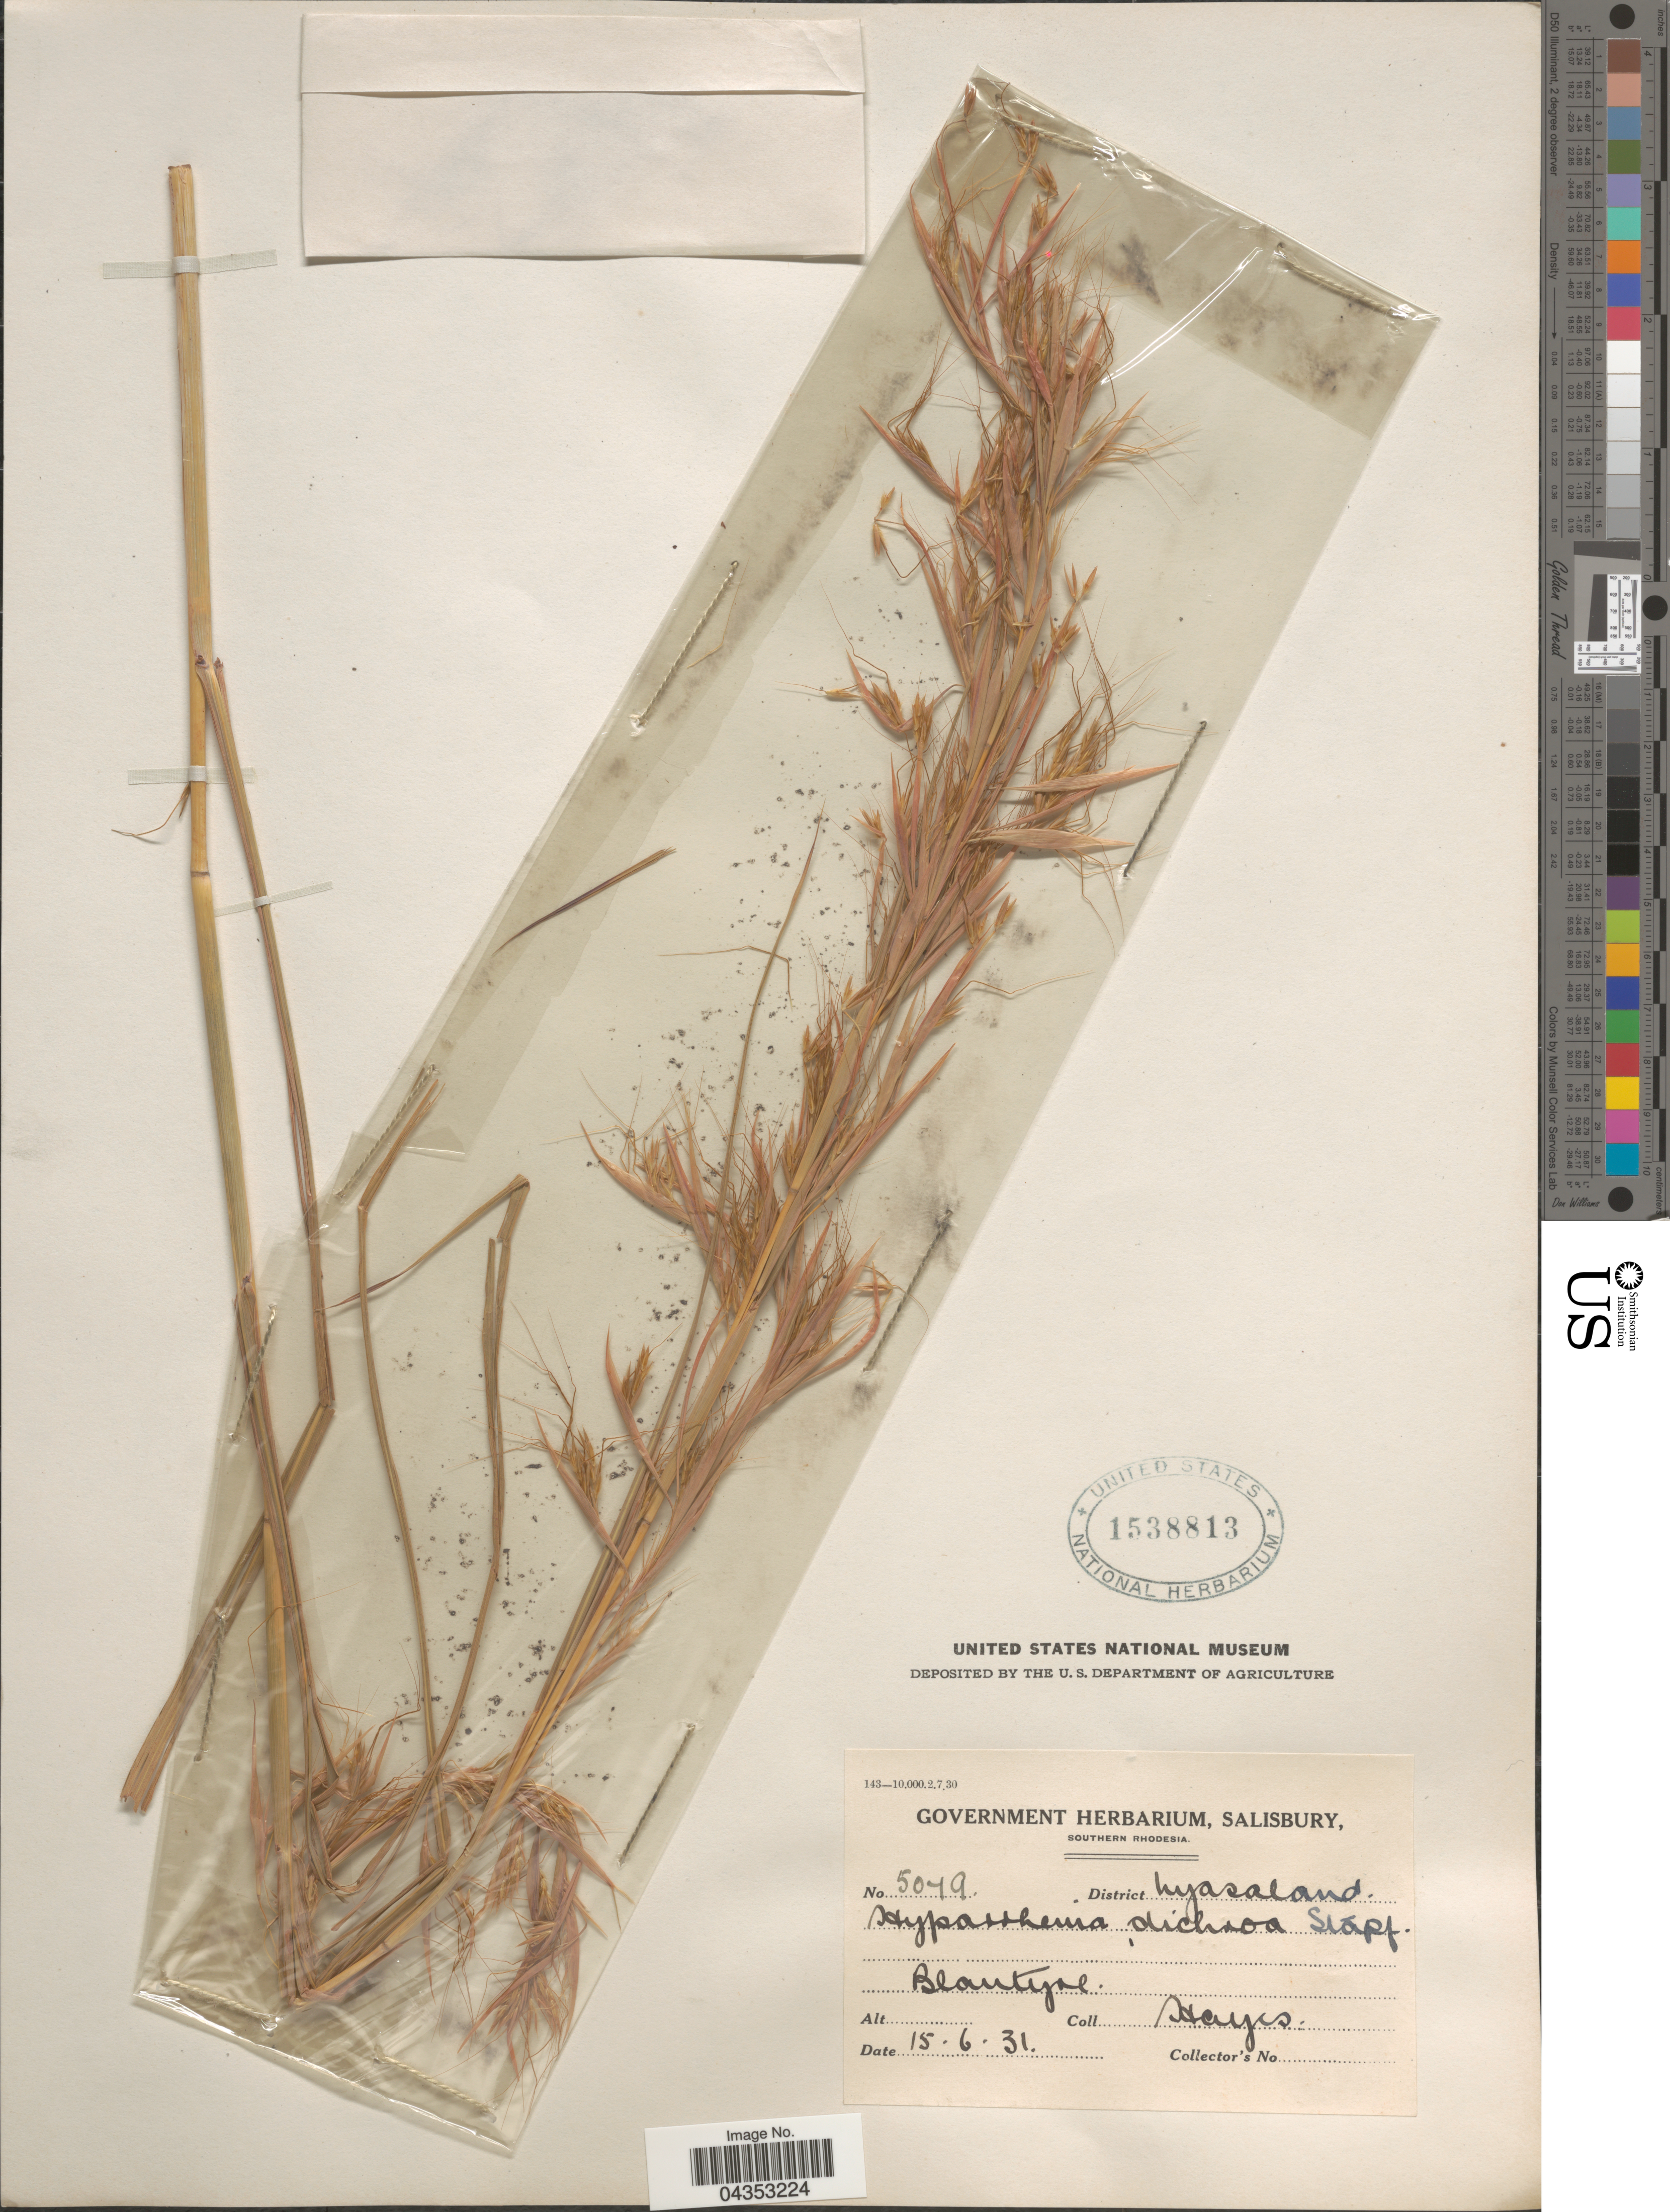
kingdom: Plantae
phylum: Tracheophyta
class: Liliopsida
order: Poales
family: Poaceae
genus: Hyparrhenia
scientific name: Hyparrhenia dichroa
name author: (Steud.) Stapf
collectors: Hayes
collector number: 5079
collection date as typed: Transcribed d/m/y: 15/6/31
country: Malawi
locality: District Nyasaland. Blantyre.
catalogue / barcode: US 1538813